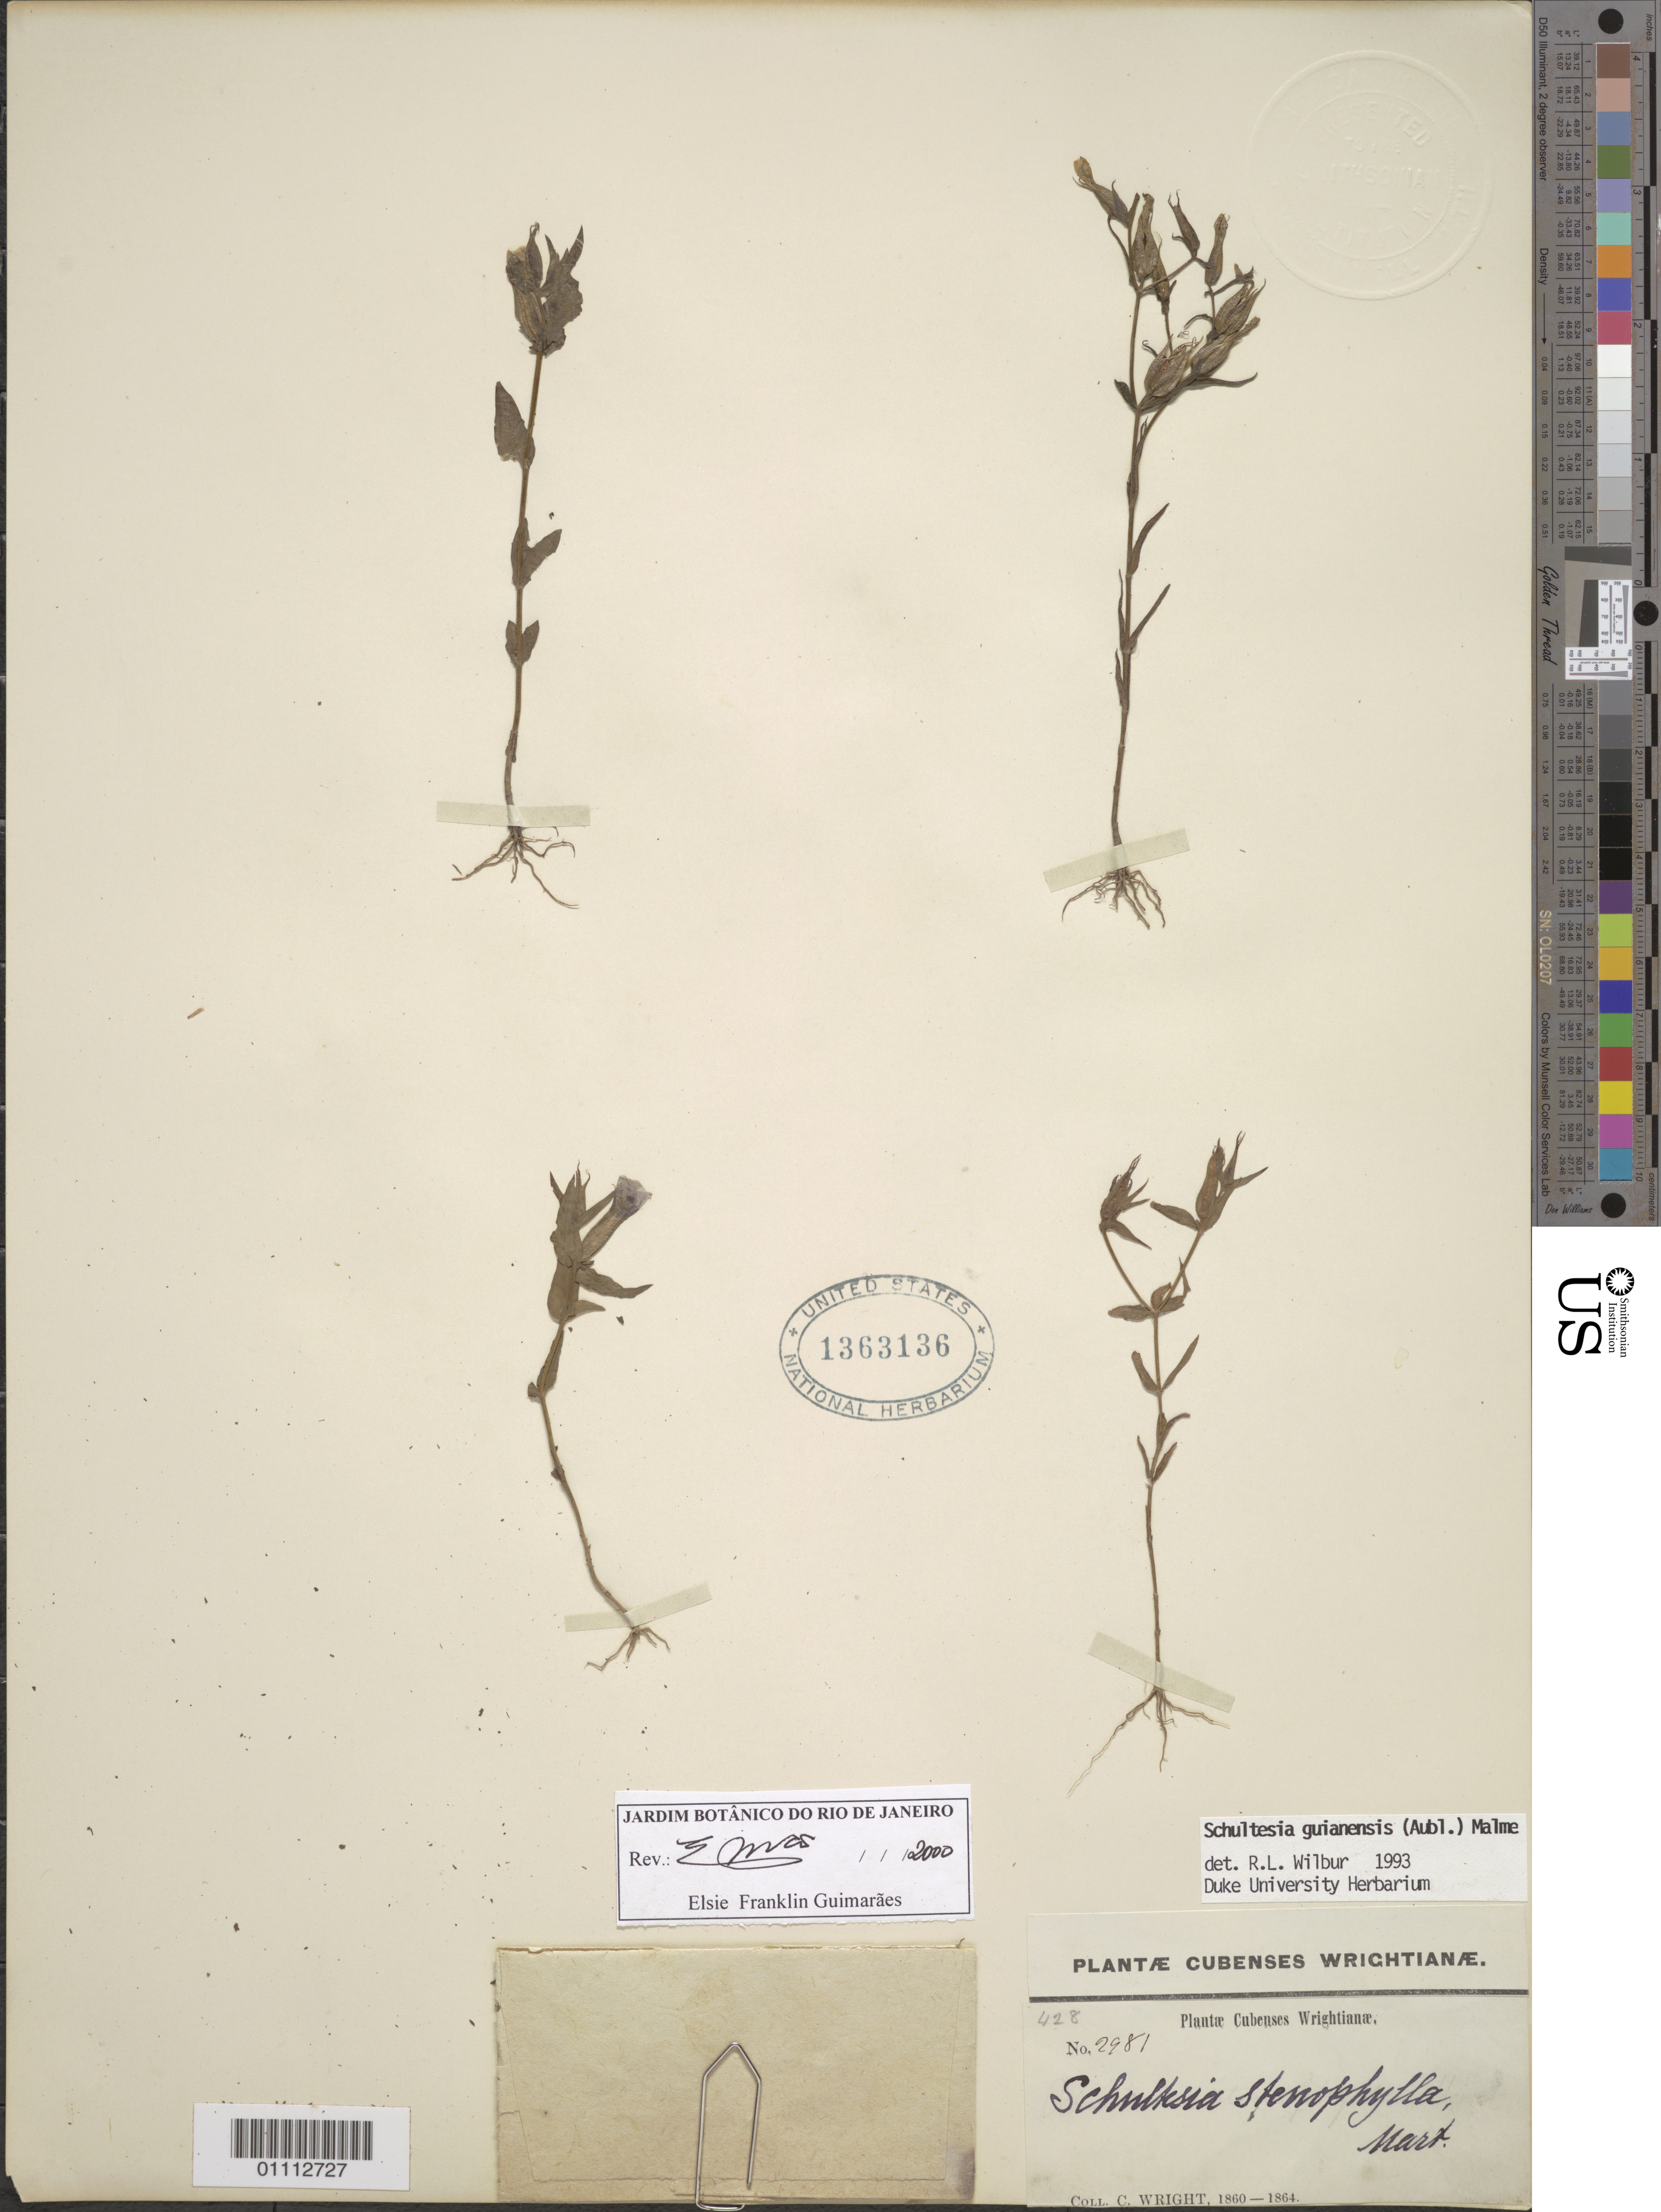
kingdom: Plantae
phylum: Tracheophyta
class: Magnoliopsida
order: Gentianales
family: Gentianaceae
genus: Schultesia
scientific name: Schultesia guianensis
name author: (Aubl.) Malme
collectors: C. Wright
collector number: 2981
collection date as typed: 1860 to 1864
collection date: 1860/1864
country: Cuba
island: Cuba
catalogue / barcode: US 1363136